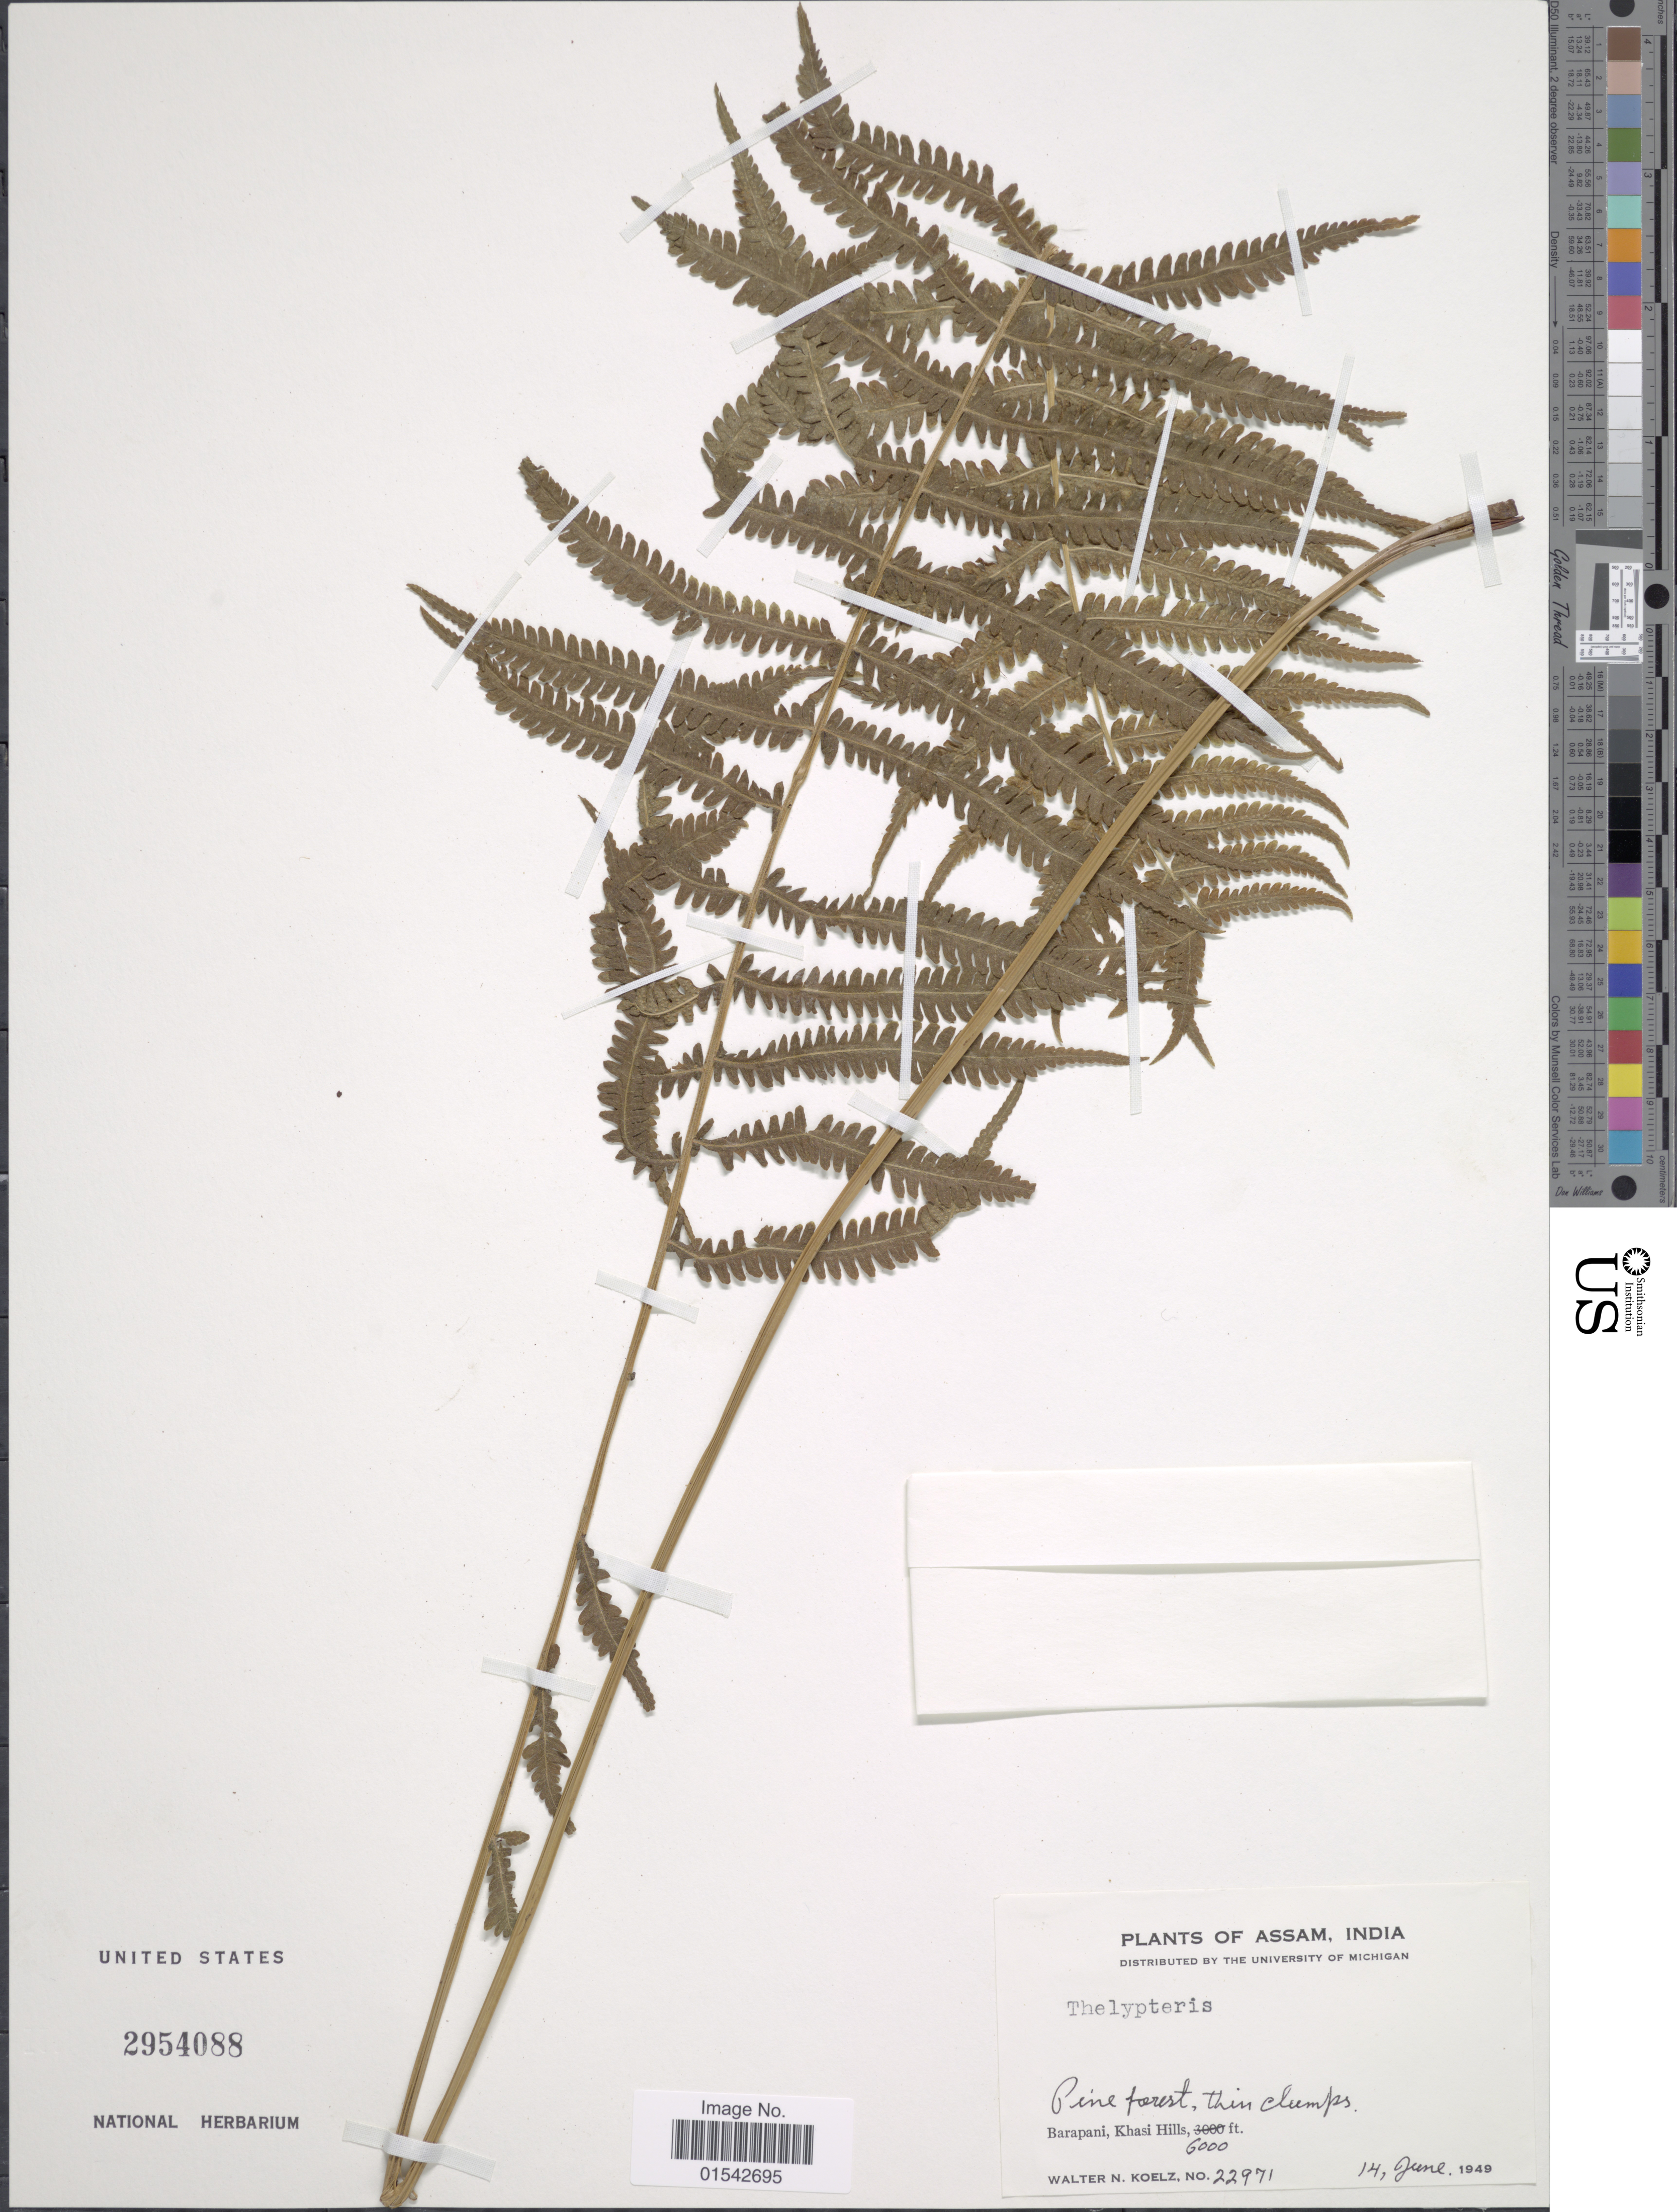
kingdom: Plantae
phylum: Tracheophyta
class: Polypodiopsida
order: Polypodiales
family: Thelypteridaceae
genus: Cyclosorus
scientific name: Cyclosorus sp.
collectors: W. N. Koelz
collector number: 22971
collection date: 1949-06-14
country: India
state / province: Meghalaya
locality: Assam, Barapani, Khasi Hills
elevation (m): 1829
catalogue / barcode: US 2954088